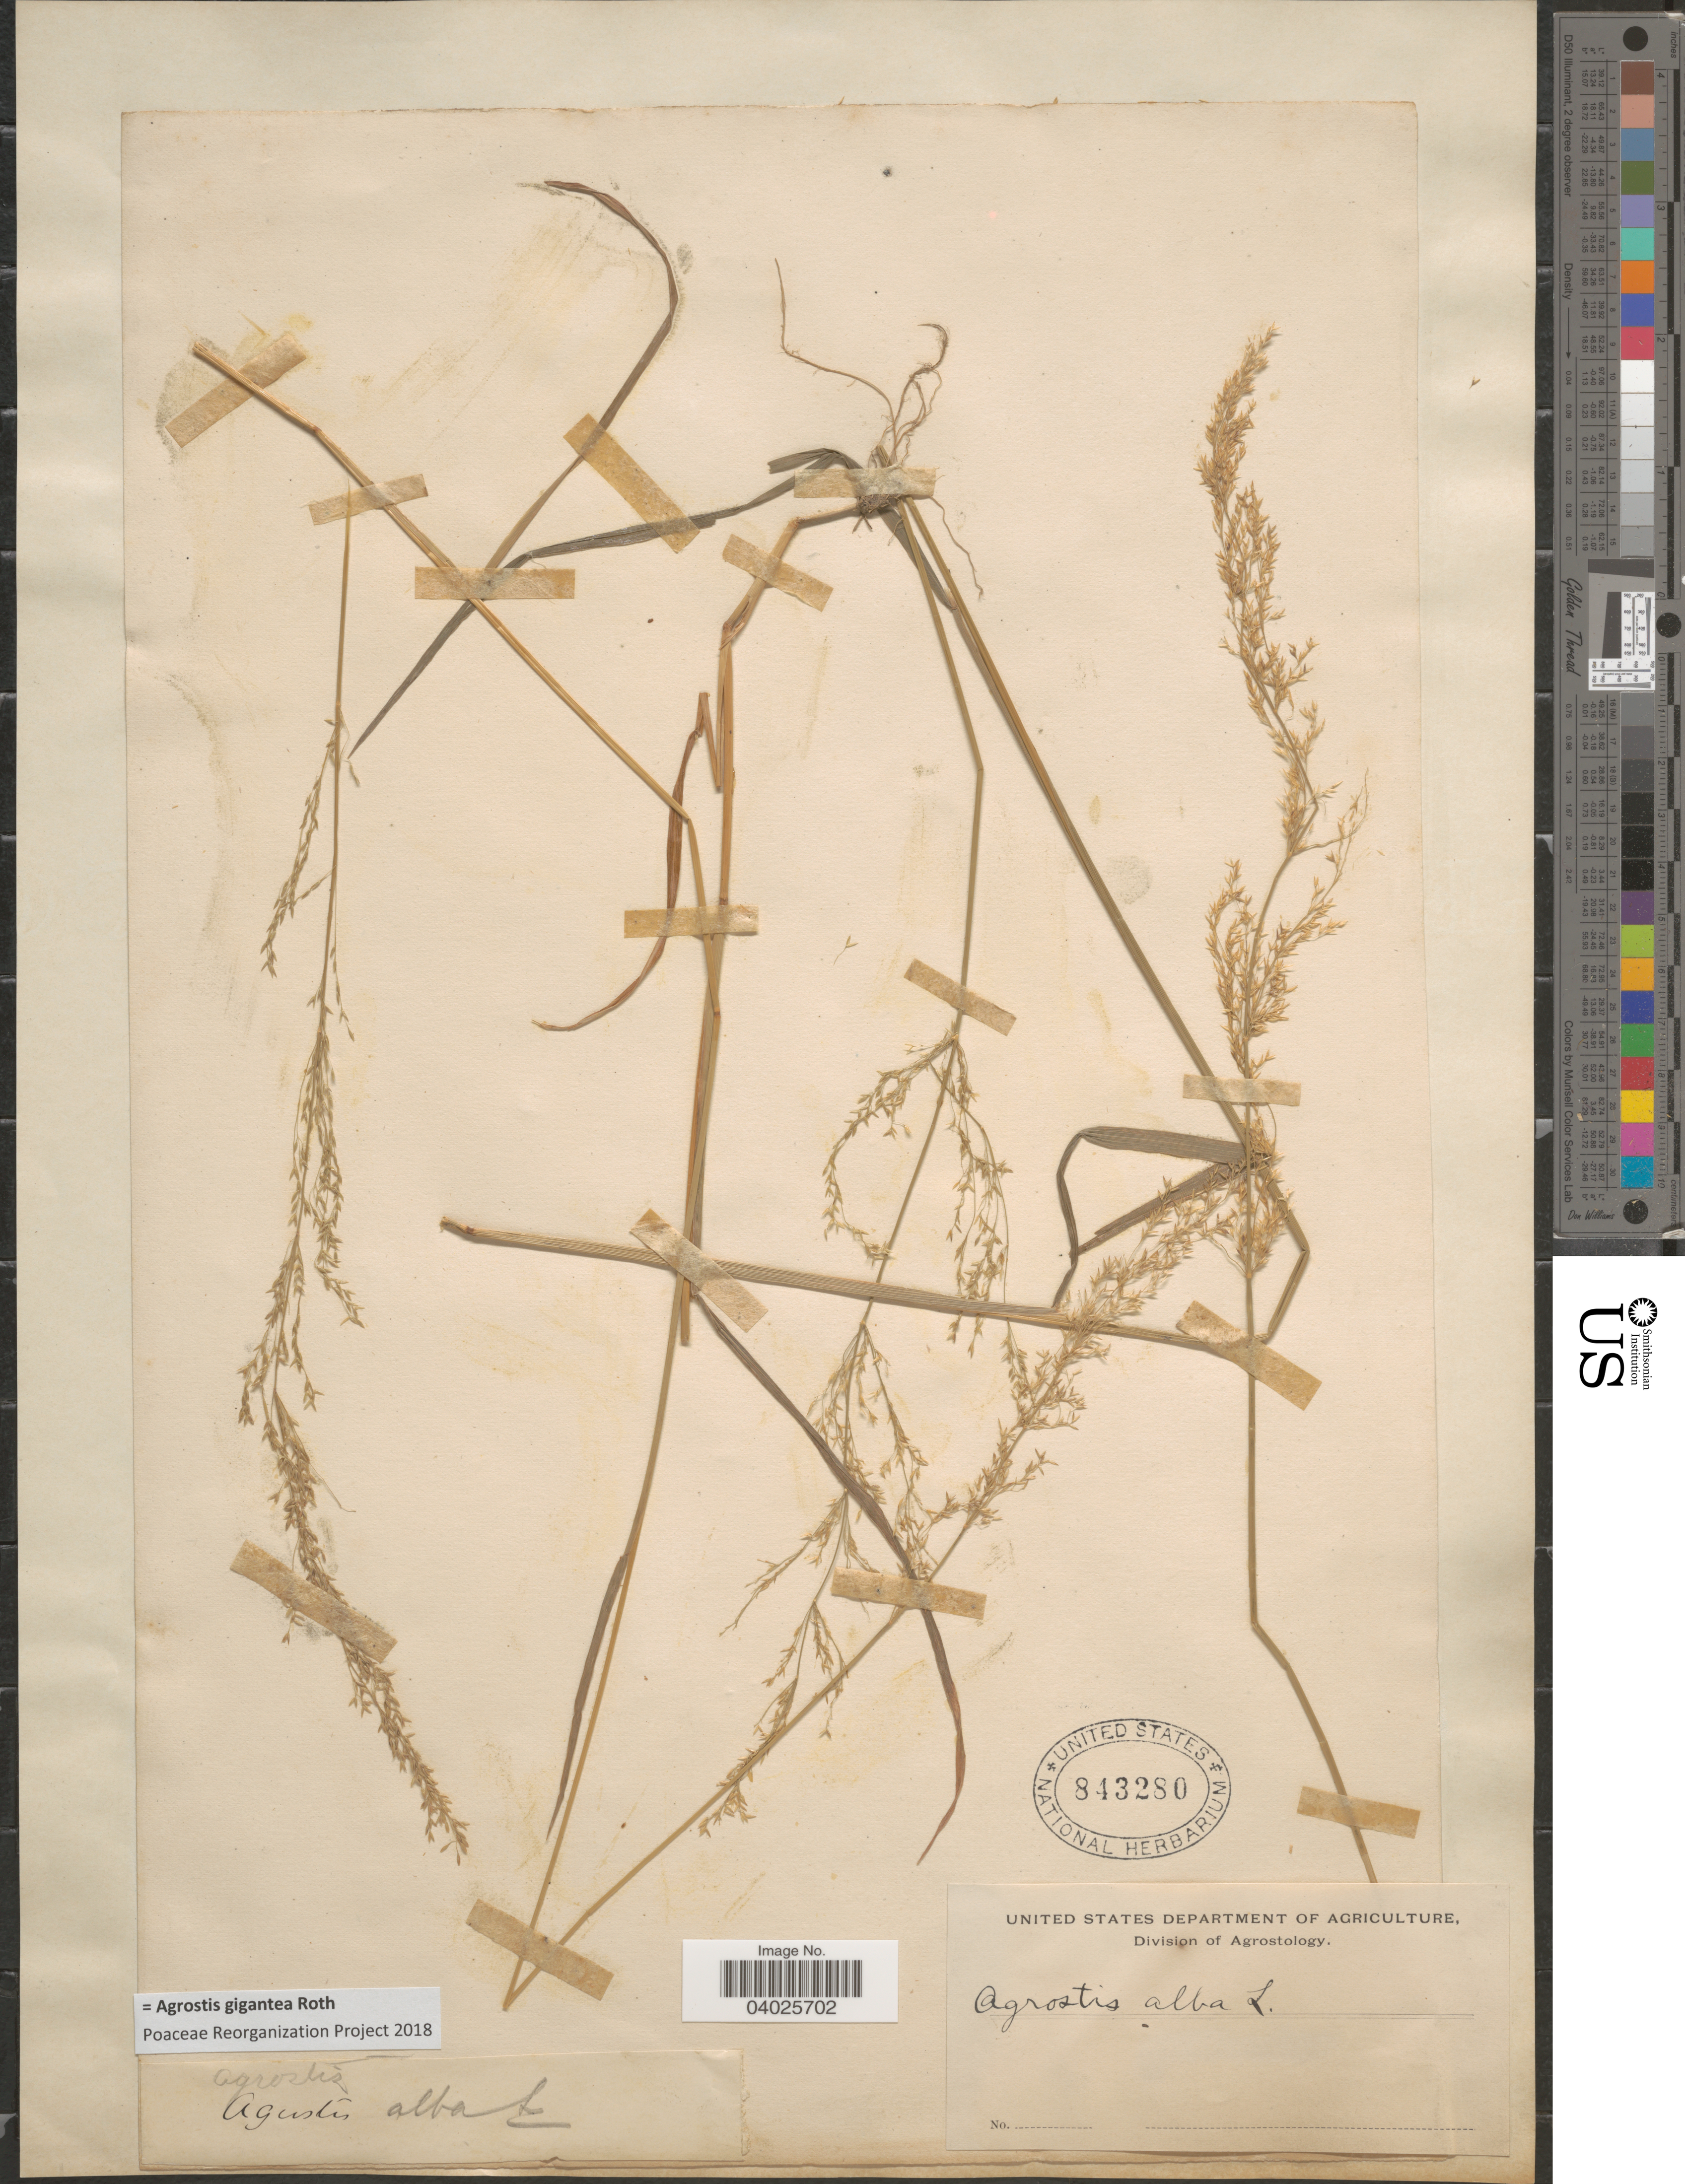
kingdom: Plantae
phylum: Tracheophyta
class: Liliopsida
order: Poales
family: Poaceae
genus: Agrostis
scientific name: Agrostis gigantea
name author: Roth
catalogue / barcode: US 843280